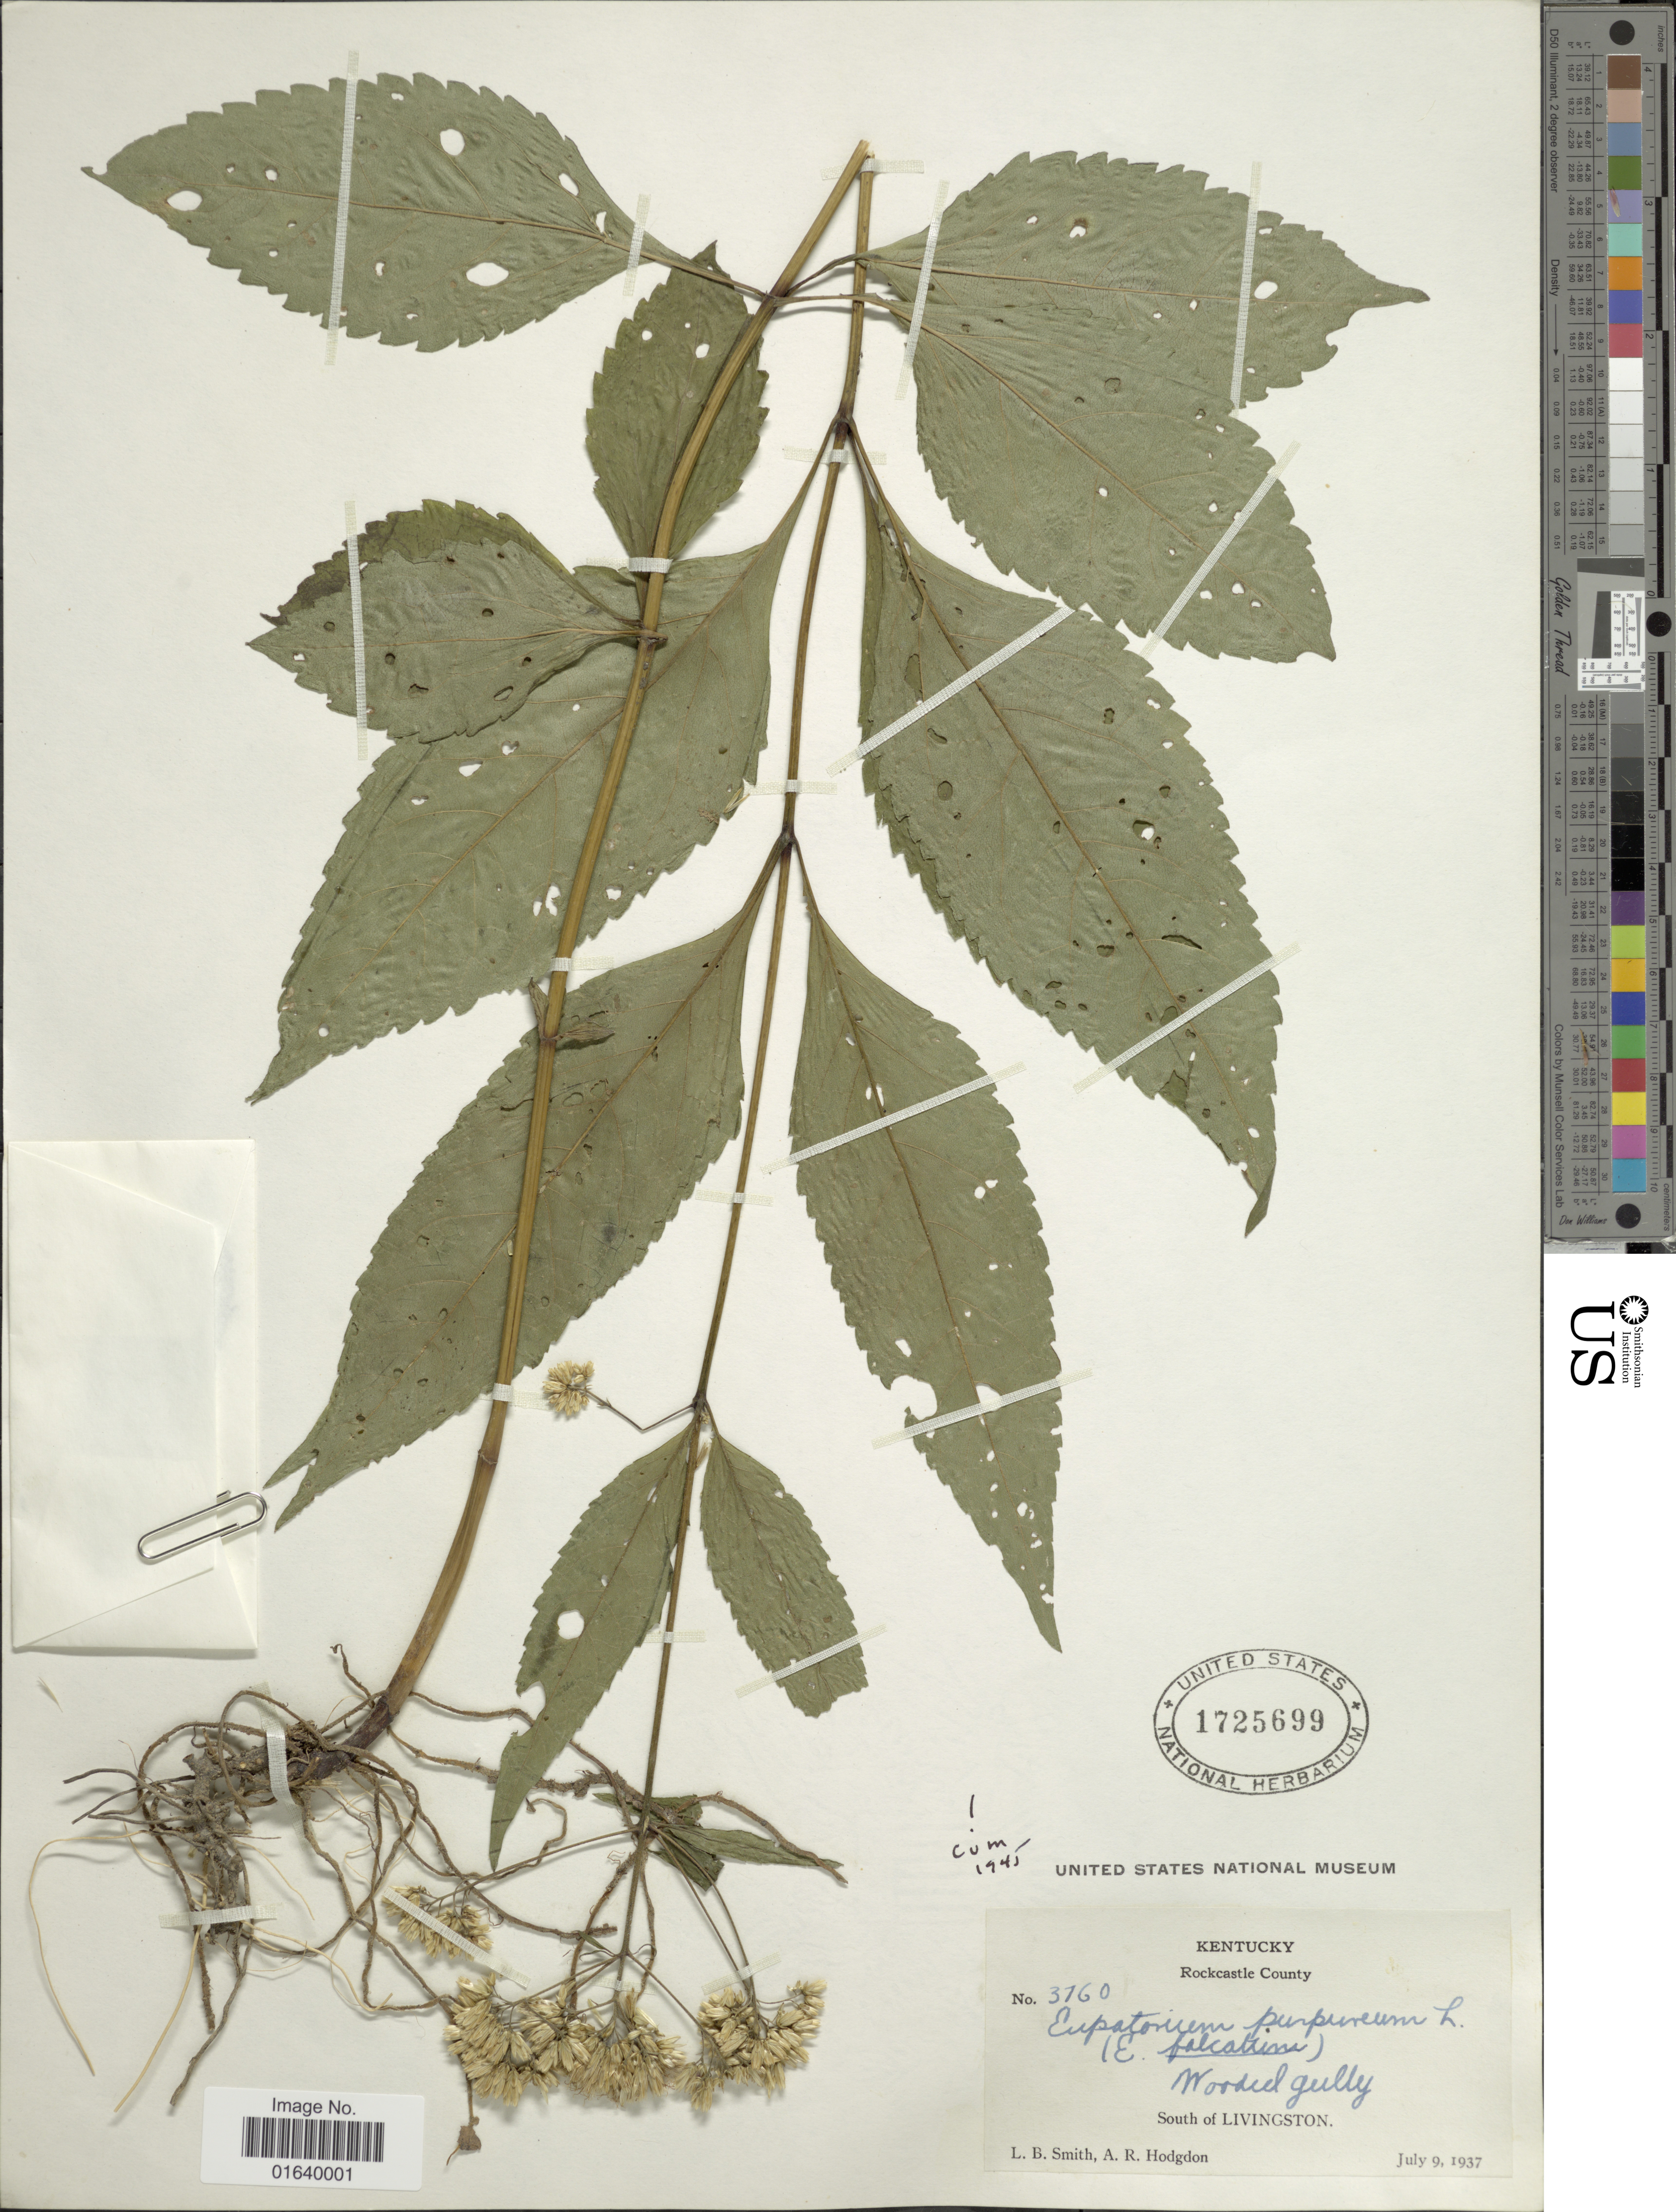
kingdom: Plantae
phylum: Tracheophyta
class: Magnoliopsida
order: Asterales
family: Asteraceae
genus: Eupatorium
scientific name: Eupatorium purpureum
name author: (L.) E.E. Lamont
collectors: L. Smith & A. R. Hodgdon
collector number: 3760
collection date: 1937-07-09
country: United States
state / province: Kentucky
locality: Kentucky, Rockcastle County, South of Livingston.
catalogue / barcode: US 1725699